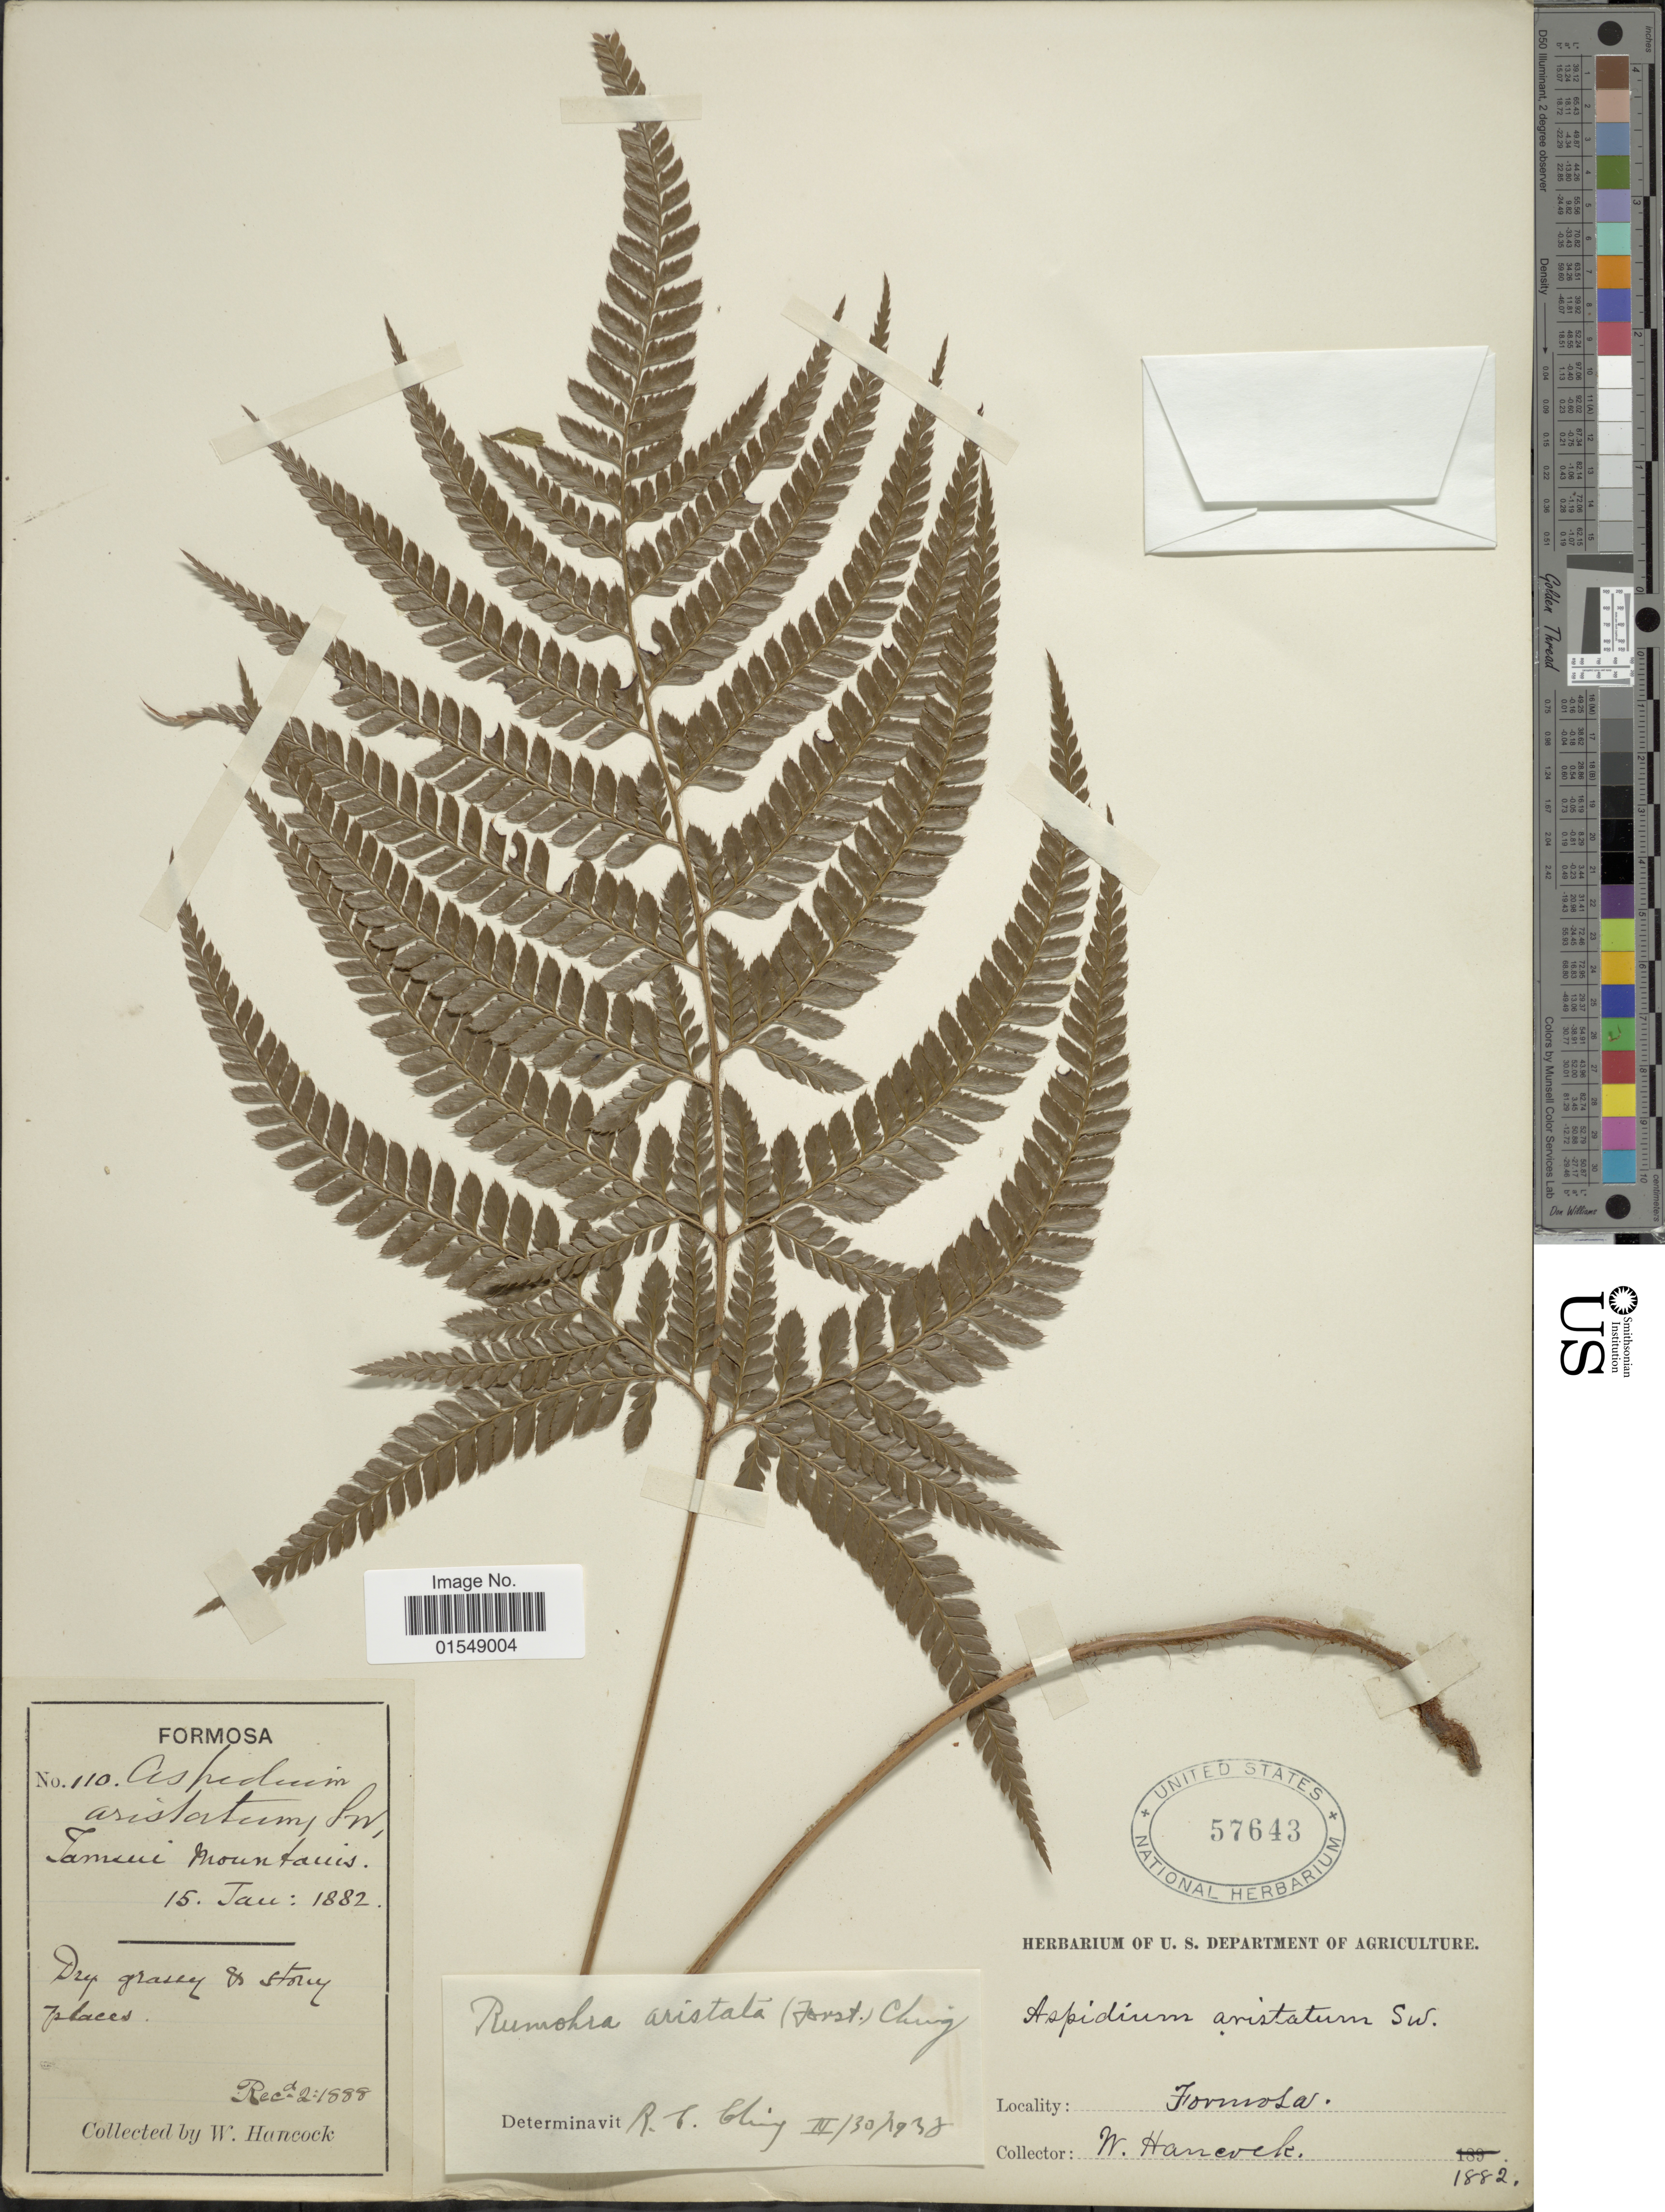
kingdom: Plantae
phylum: Tracheophyta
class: Polypodiopsida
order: Polypodiales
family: Dryopteridaceae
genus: Arachniodes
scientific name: Arachniodes aristata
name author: (G. Forst.) Tindale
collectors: W. Hancock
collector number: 110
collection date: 1882-01-15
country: Taiwan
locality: Tamzui Mountains, Formosa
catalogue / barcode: US 57643